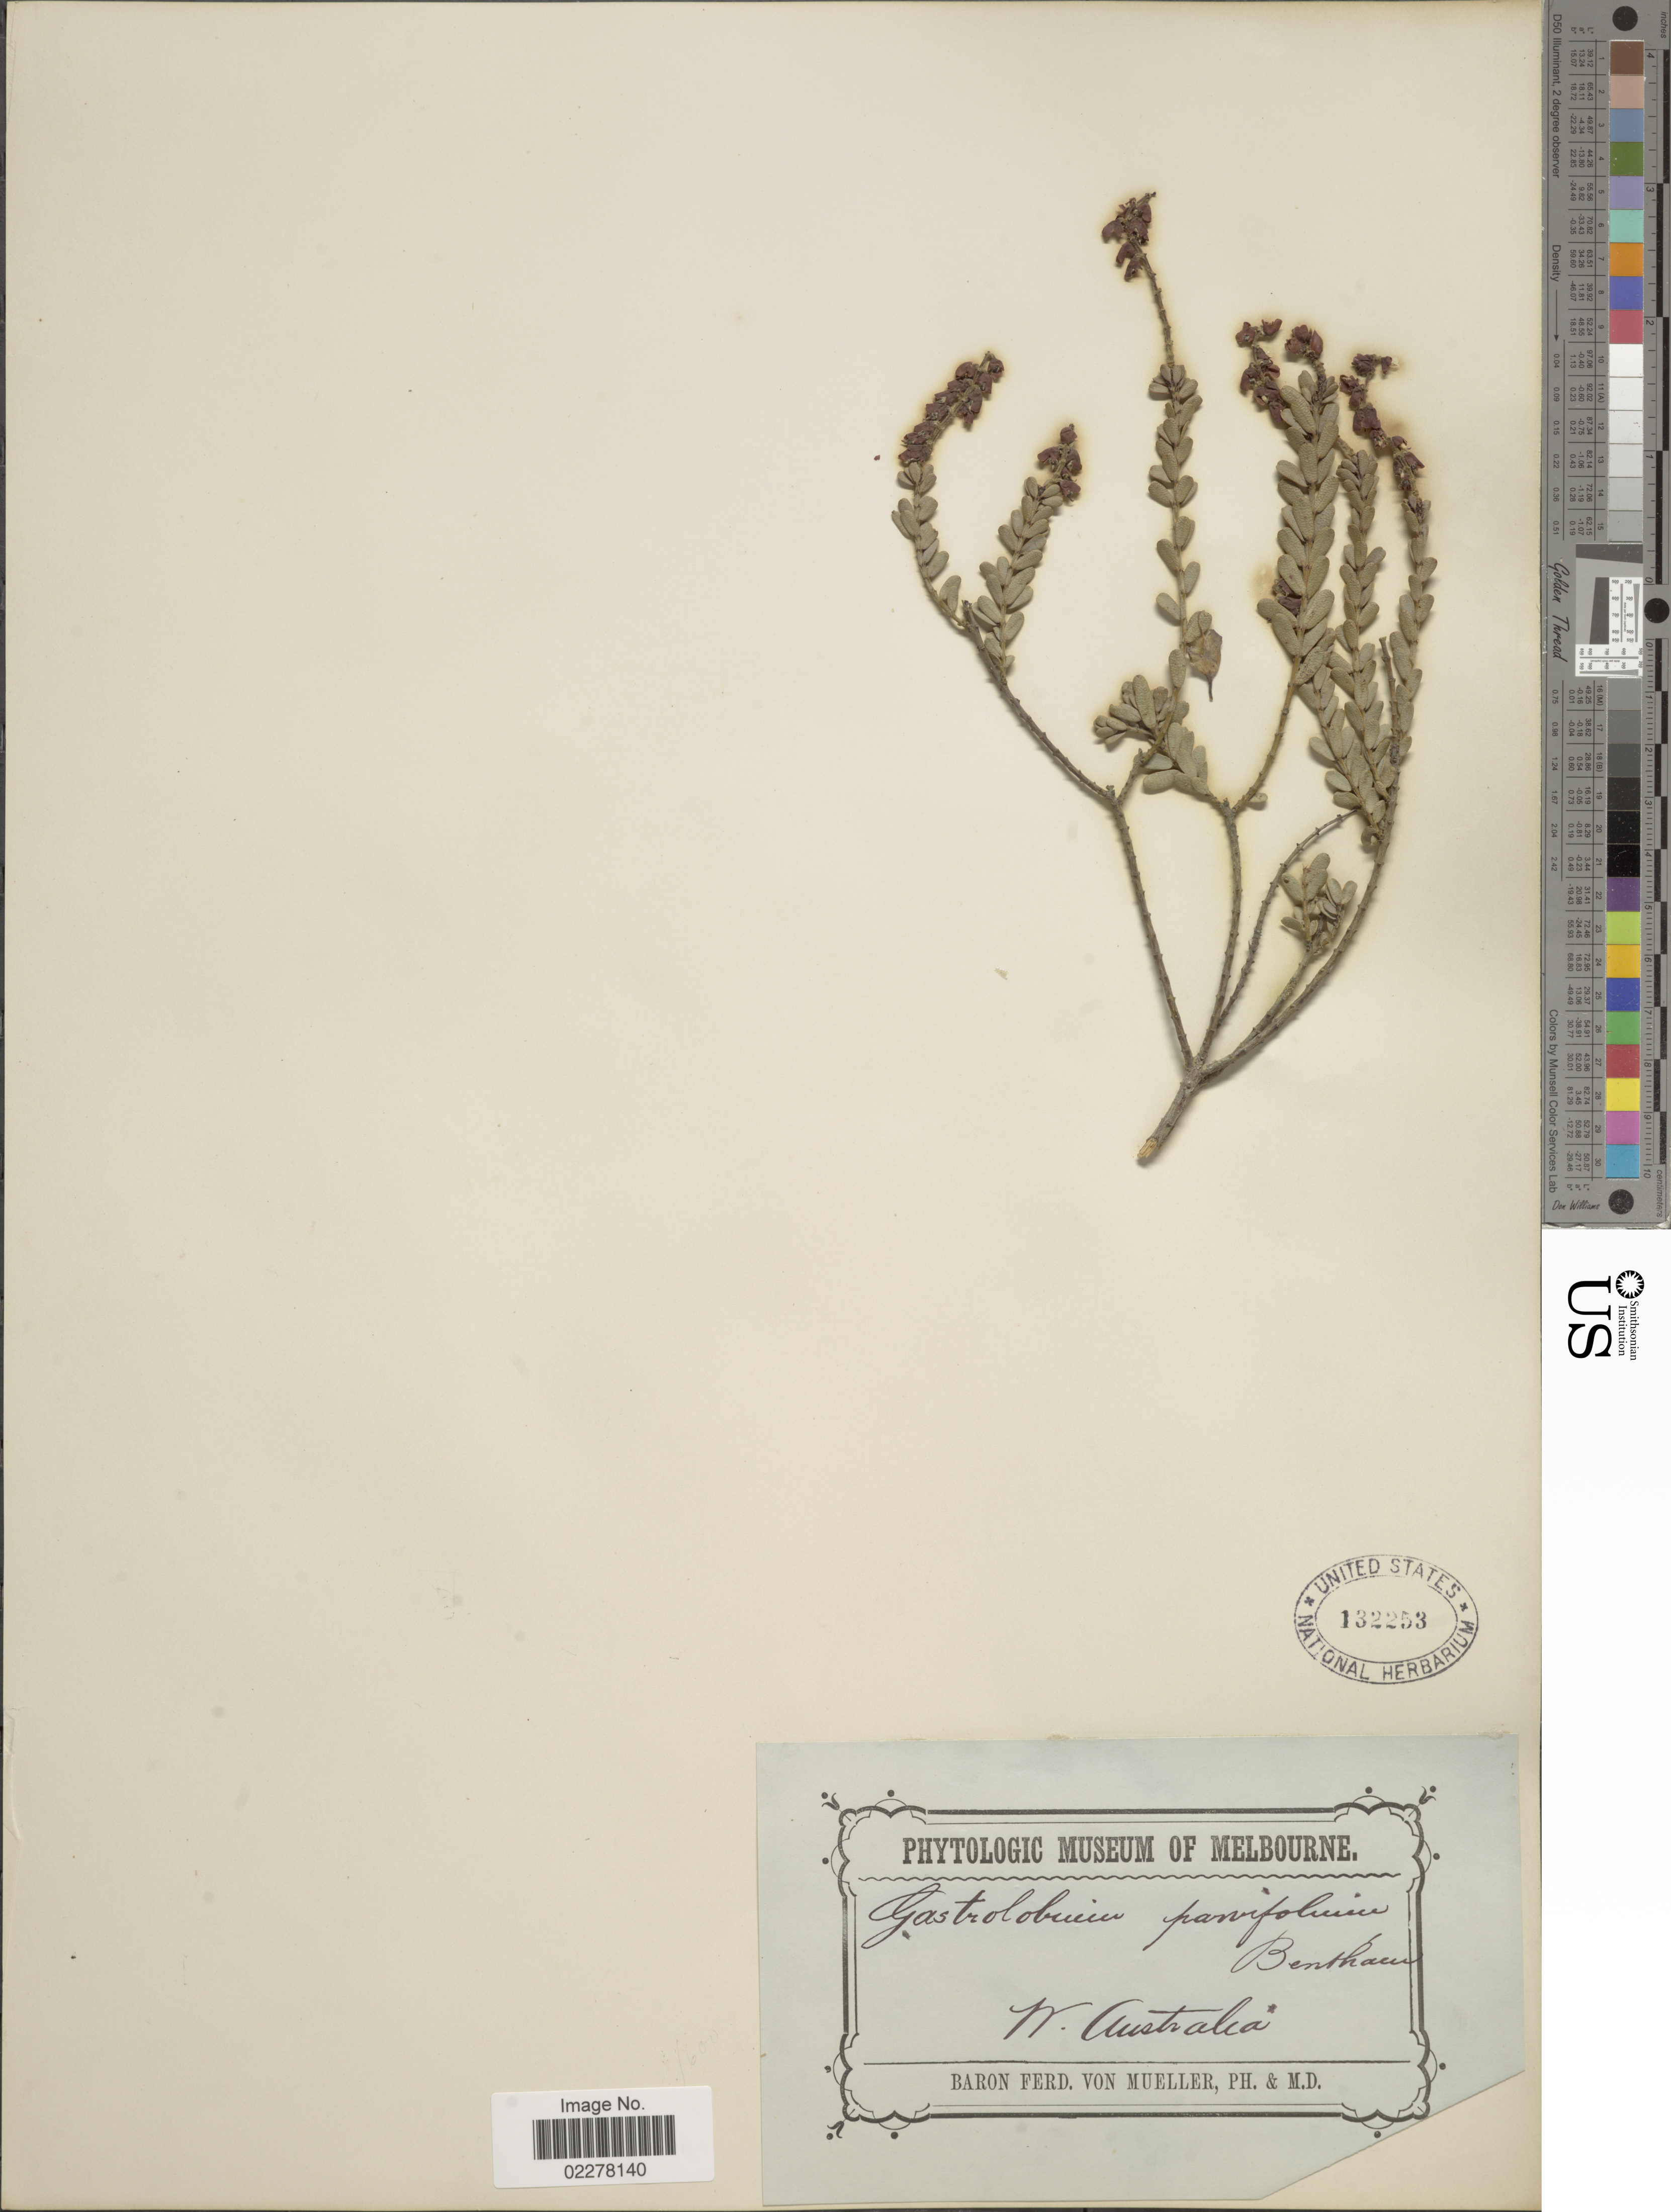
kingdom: Plantae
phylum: Tracheophyta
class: Magnoliopsida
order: Fabales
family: Fabaceae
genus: Gastrolobium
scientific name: Gastrolobium parvifolium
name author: Benth.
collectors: F. von Mueller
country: Australia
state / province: Western Australia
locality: W. Australia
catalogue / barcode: US 132253